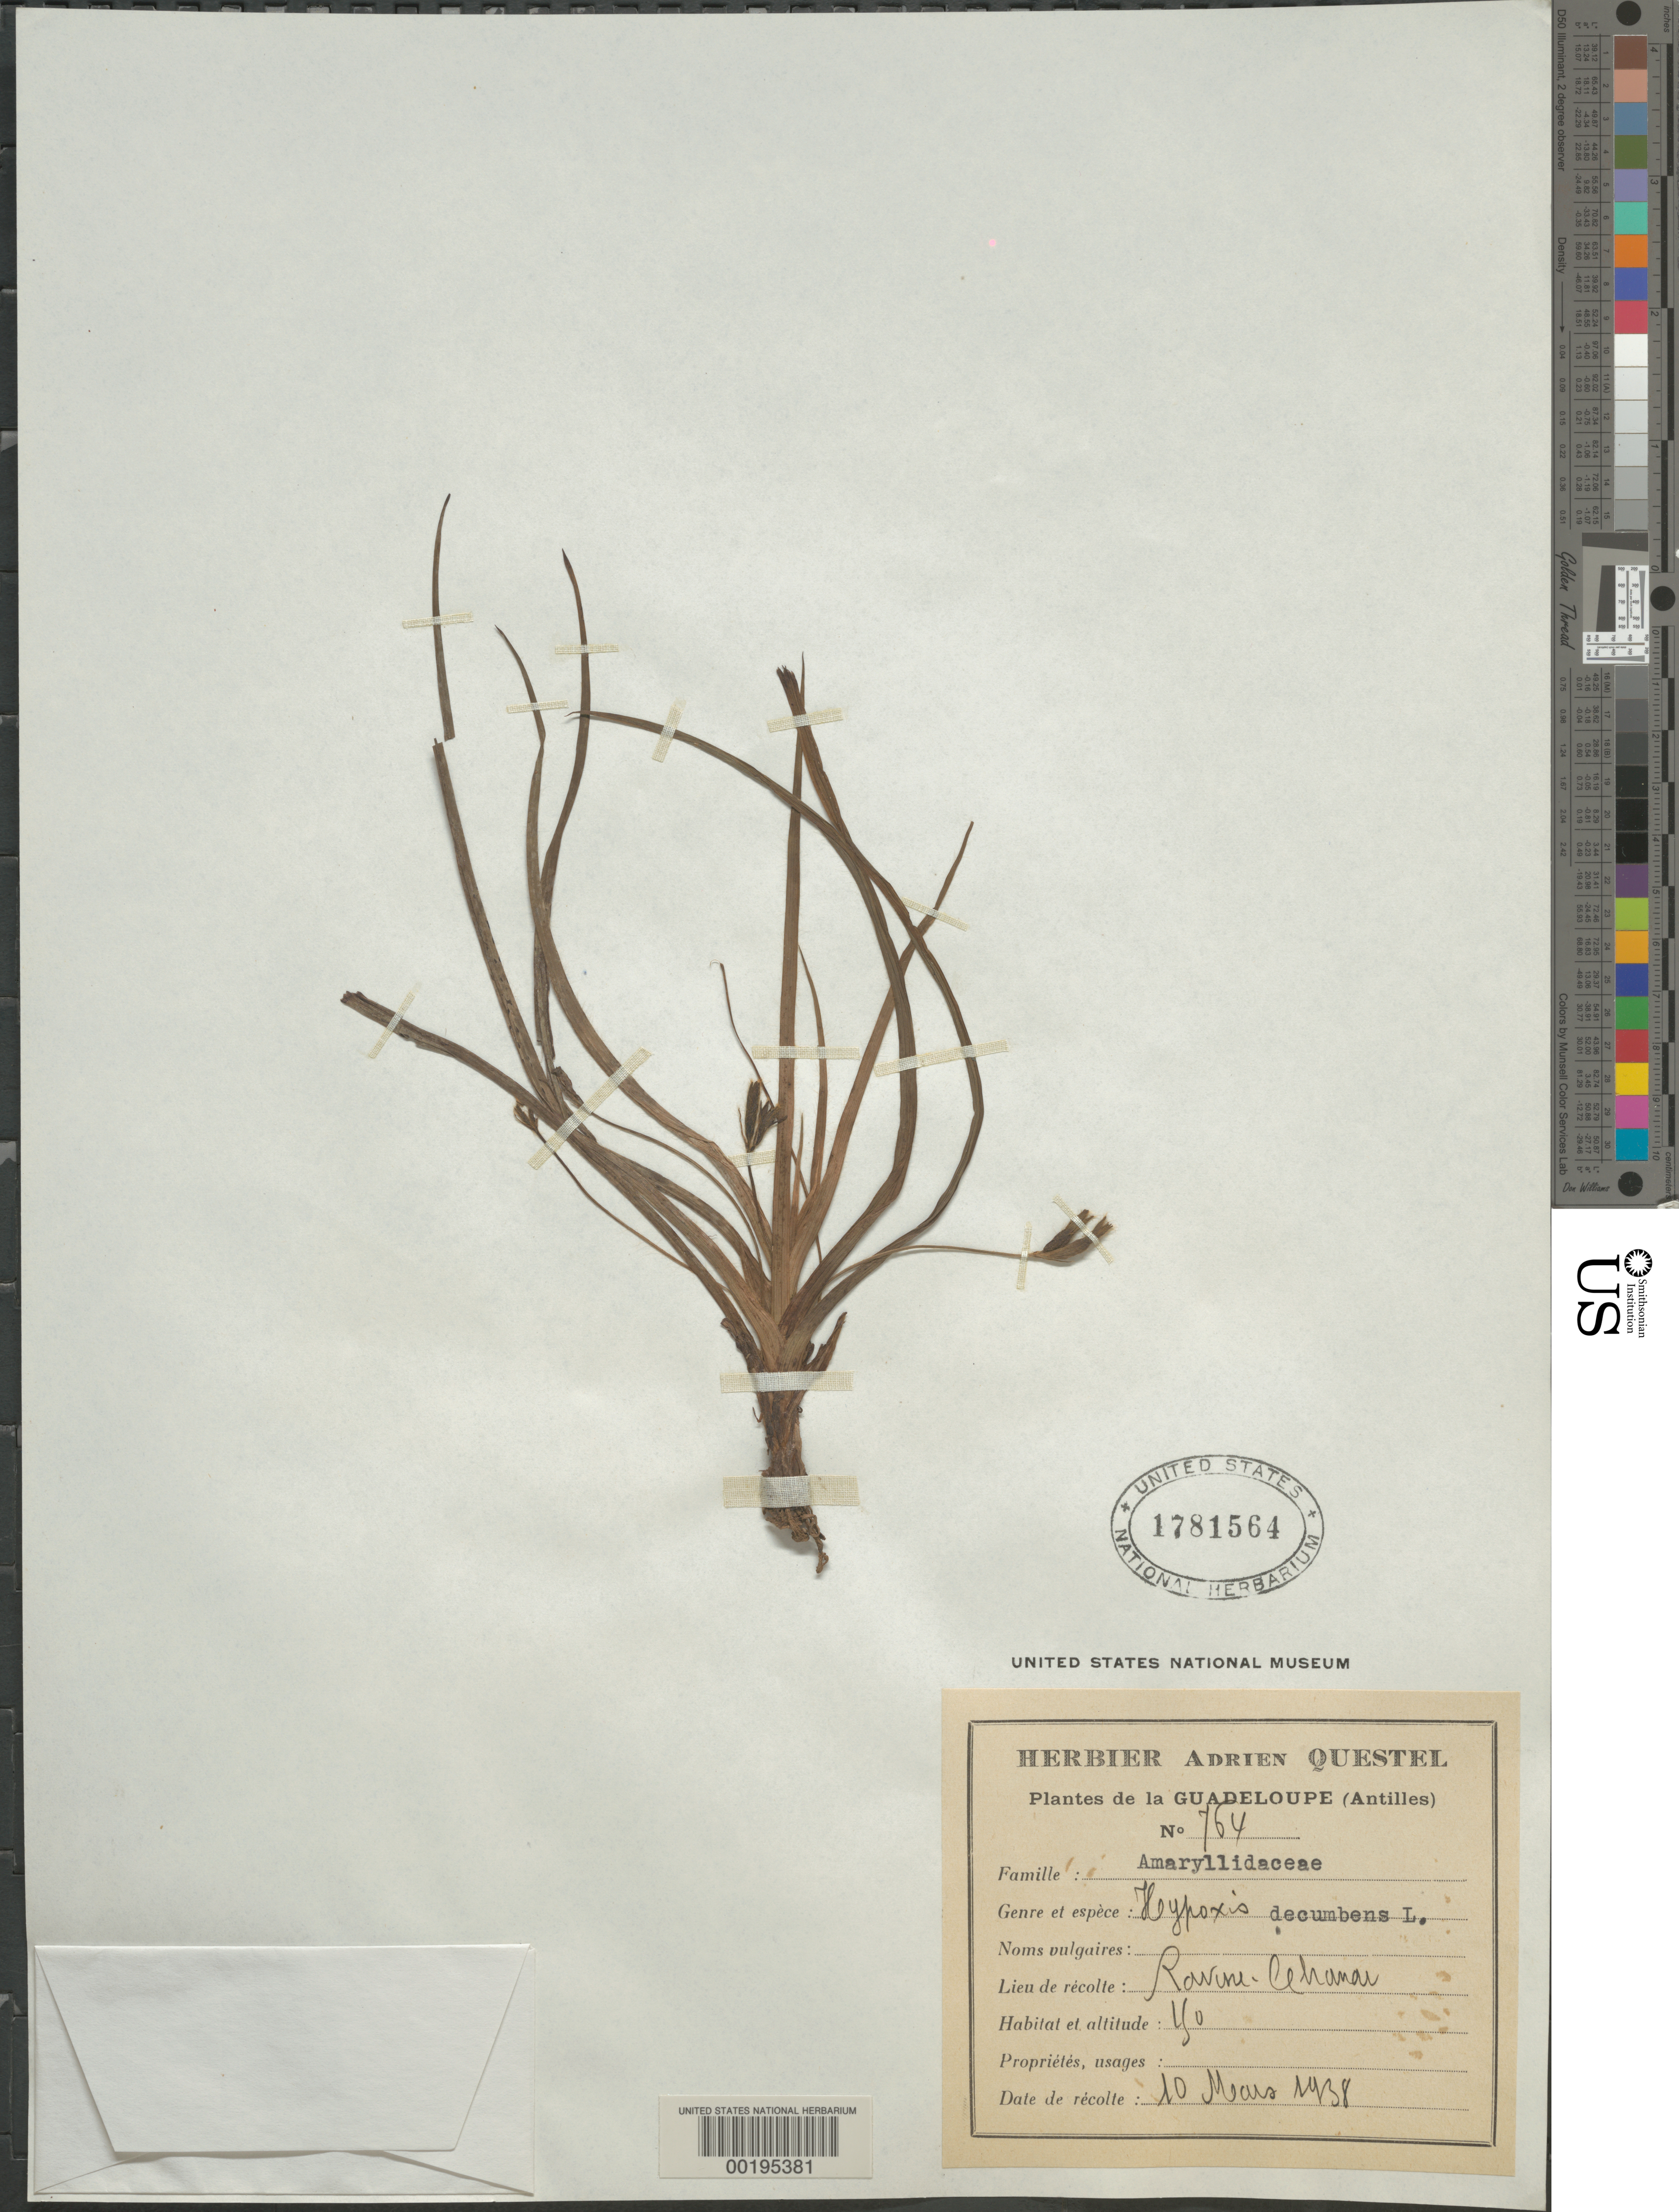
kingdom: Plantae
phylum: Tracheophyta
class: Liliopsida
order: Asparagales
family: Hypoxidaceae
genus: Hypoxis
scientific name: Hypoxis decumbens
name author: L.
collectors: A. Questel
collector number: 764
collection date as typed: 10 Mar 1938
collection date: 1938-03-10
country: Guadeloupe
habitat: Ravine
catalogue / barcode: US 1781564